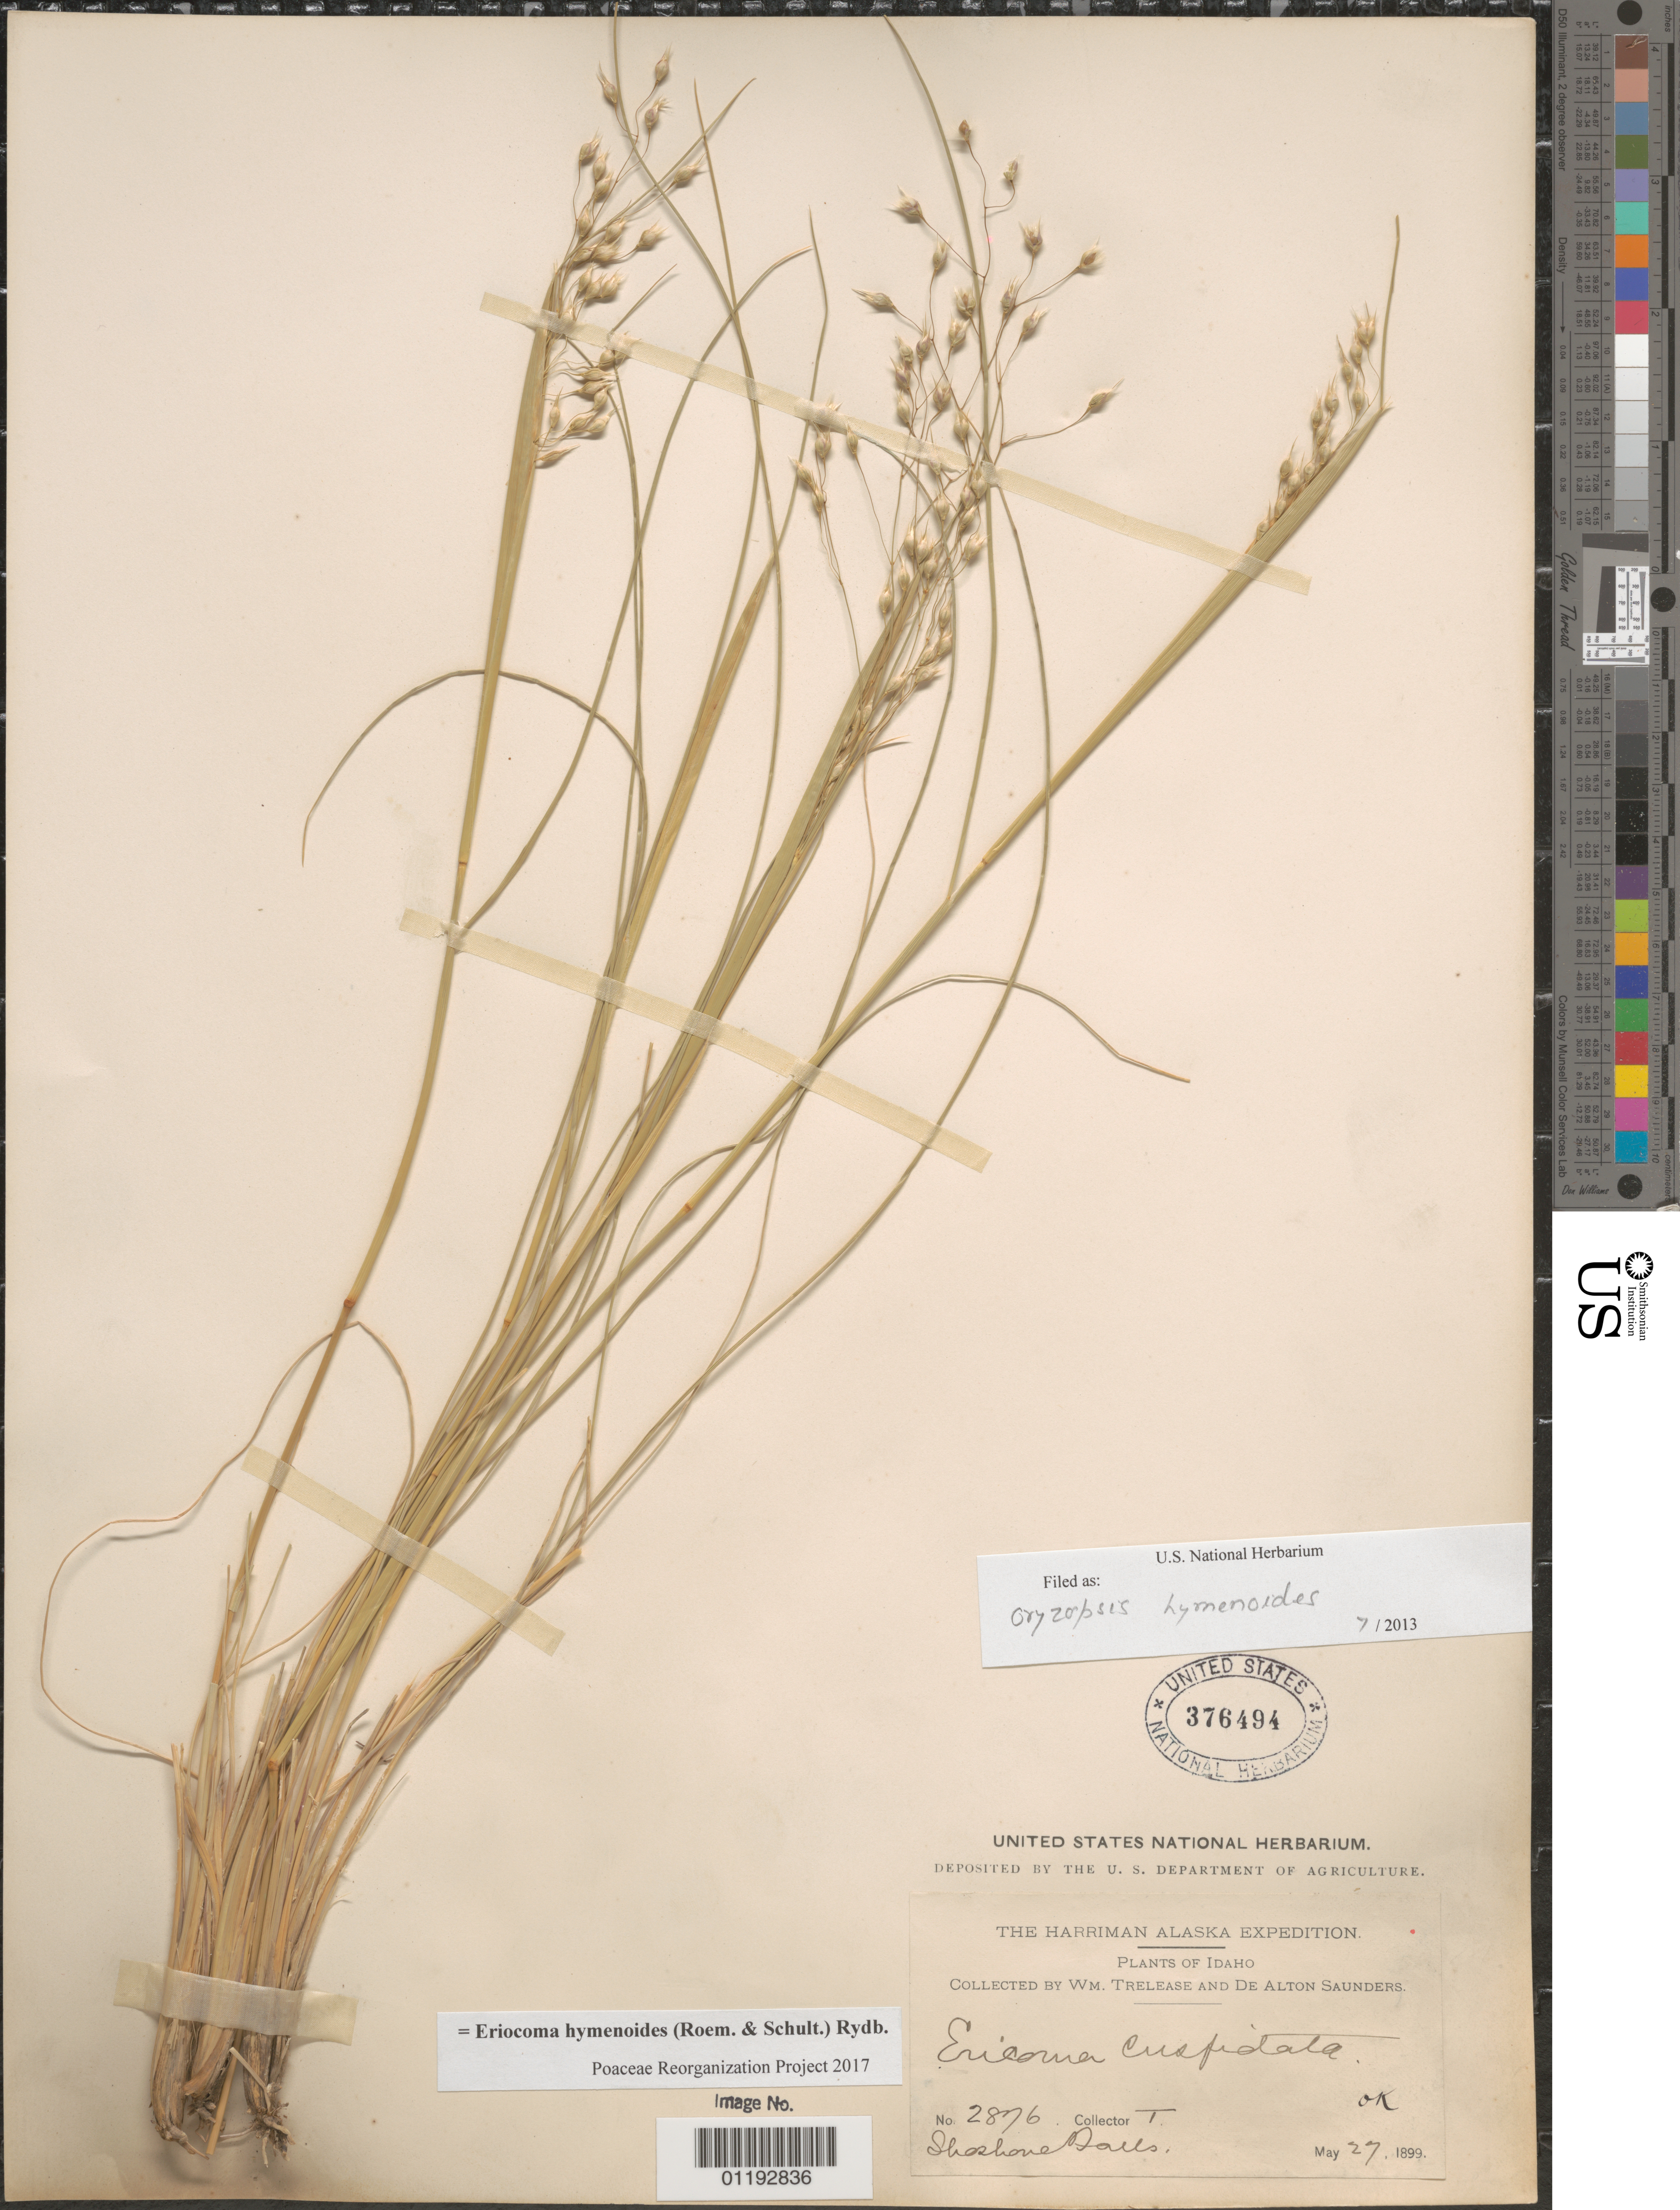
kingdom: Plantae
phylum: Tracheophyta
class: Liliopsida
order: Poales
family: Poaceae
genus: Eriocoma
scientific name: Eriocoma hymenoides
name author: (Roem. & Schult.) Rydb.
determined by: Poaceae Reorganization Project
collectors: W. Trelease & D. Saunders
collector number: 2876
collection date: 1899-05-27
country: United States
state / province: Idaho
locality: Shoshone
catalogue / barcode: US 376494